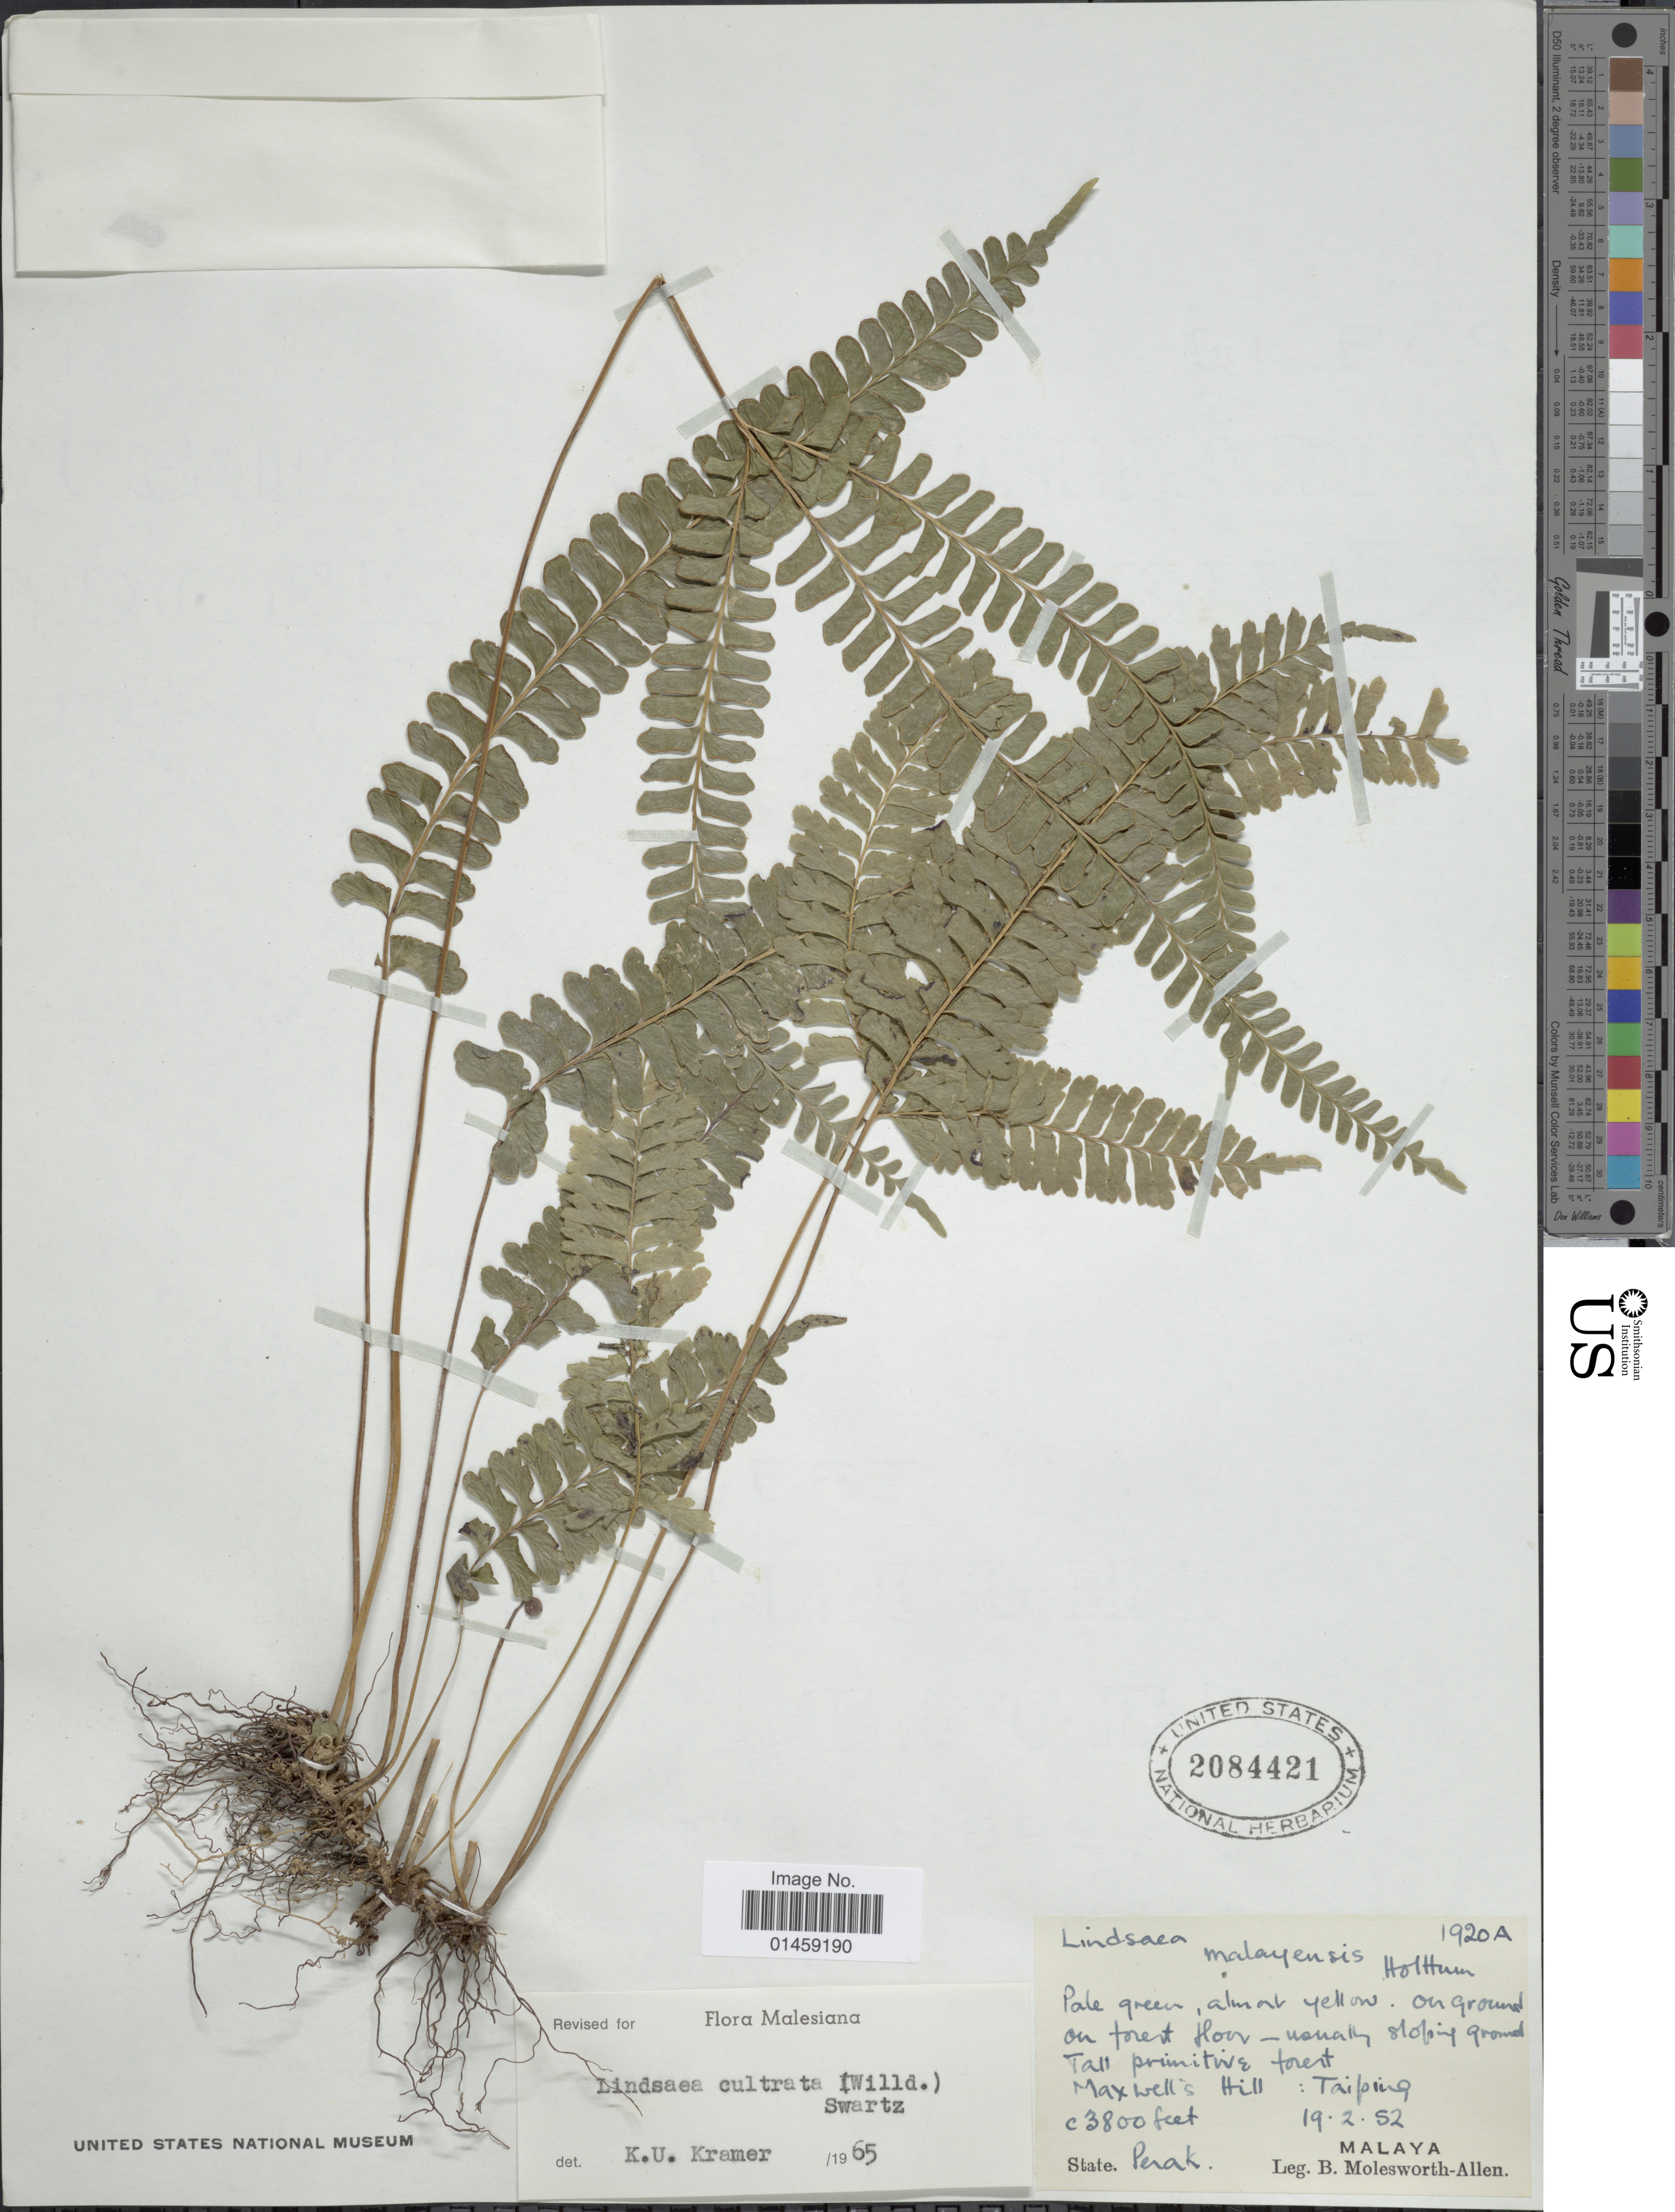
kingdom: Plantae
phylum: Tracheophyta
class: Polypodiopsida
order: Polypodiales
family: Lindsaeaceae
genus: Lindsaea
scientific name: Lindsaea odorata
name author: Roxb.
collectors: B. E. G. Molesworth-Allen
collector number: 1920A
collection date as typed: Transcribed d/m/y: 19/2/52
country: Malaysia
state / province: Perak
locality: Malaya. Maxwell's Hill: Taiping.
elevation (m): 1158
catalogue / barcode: US 2084421